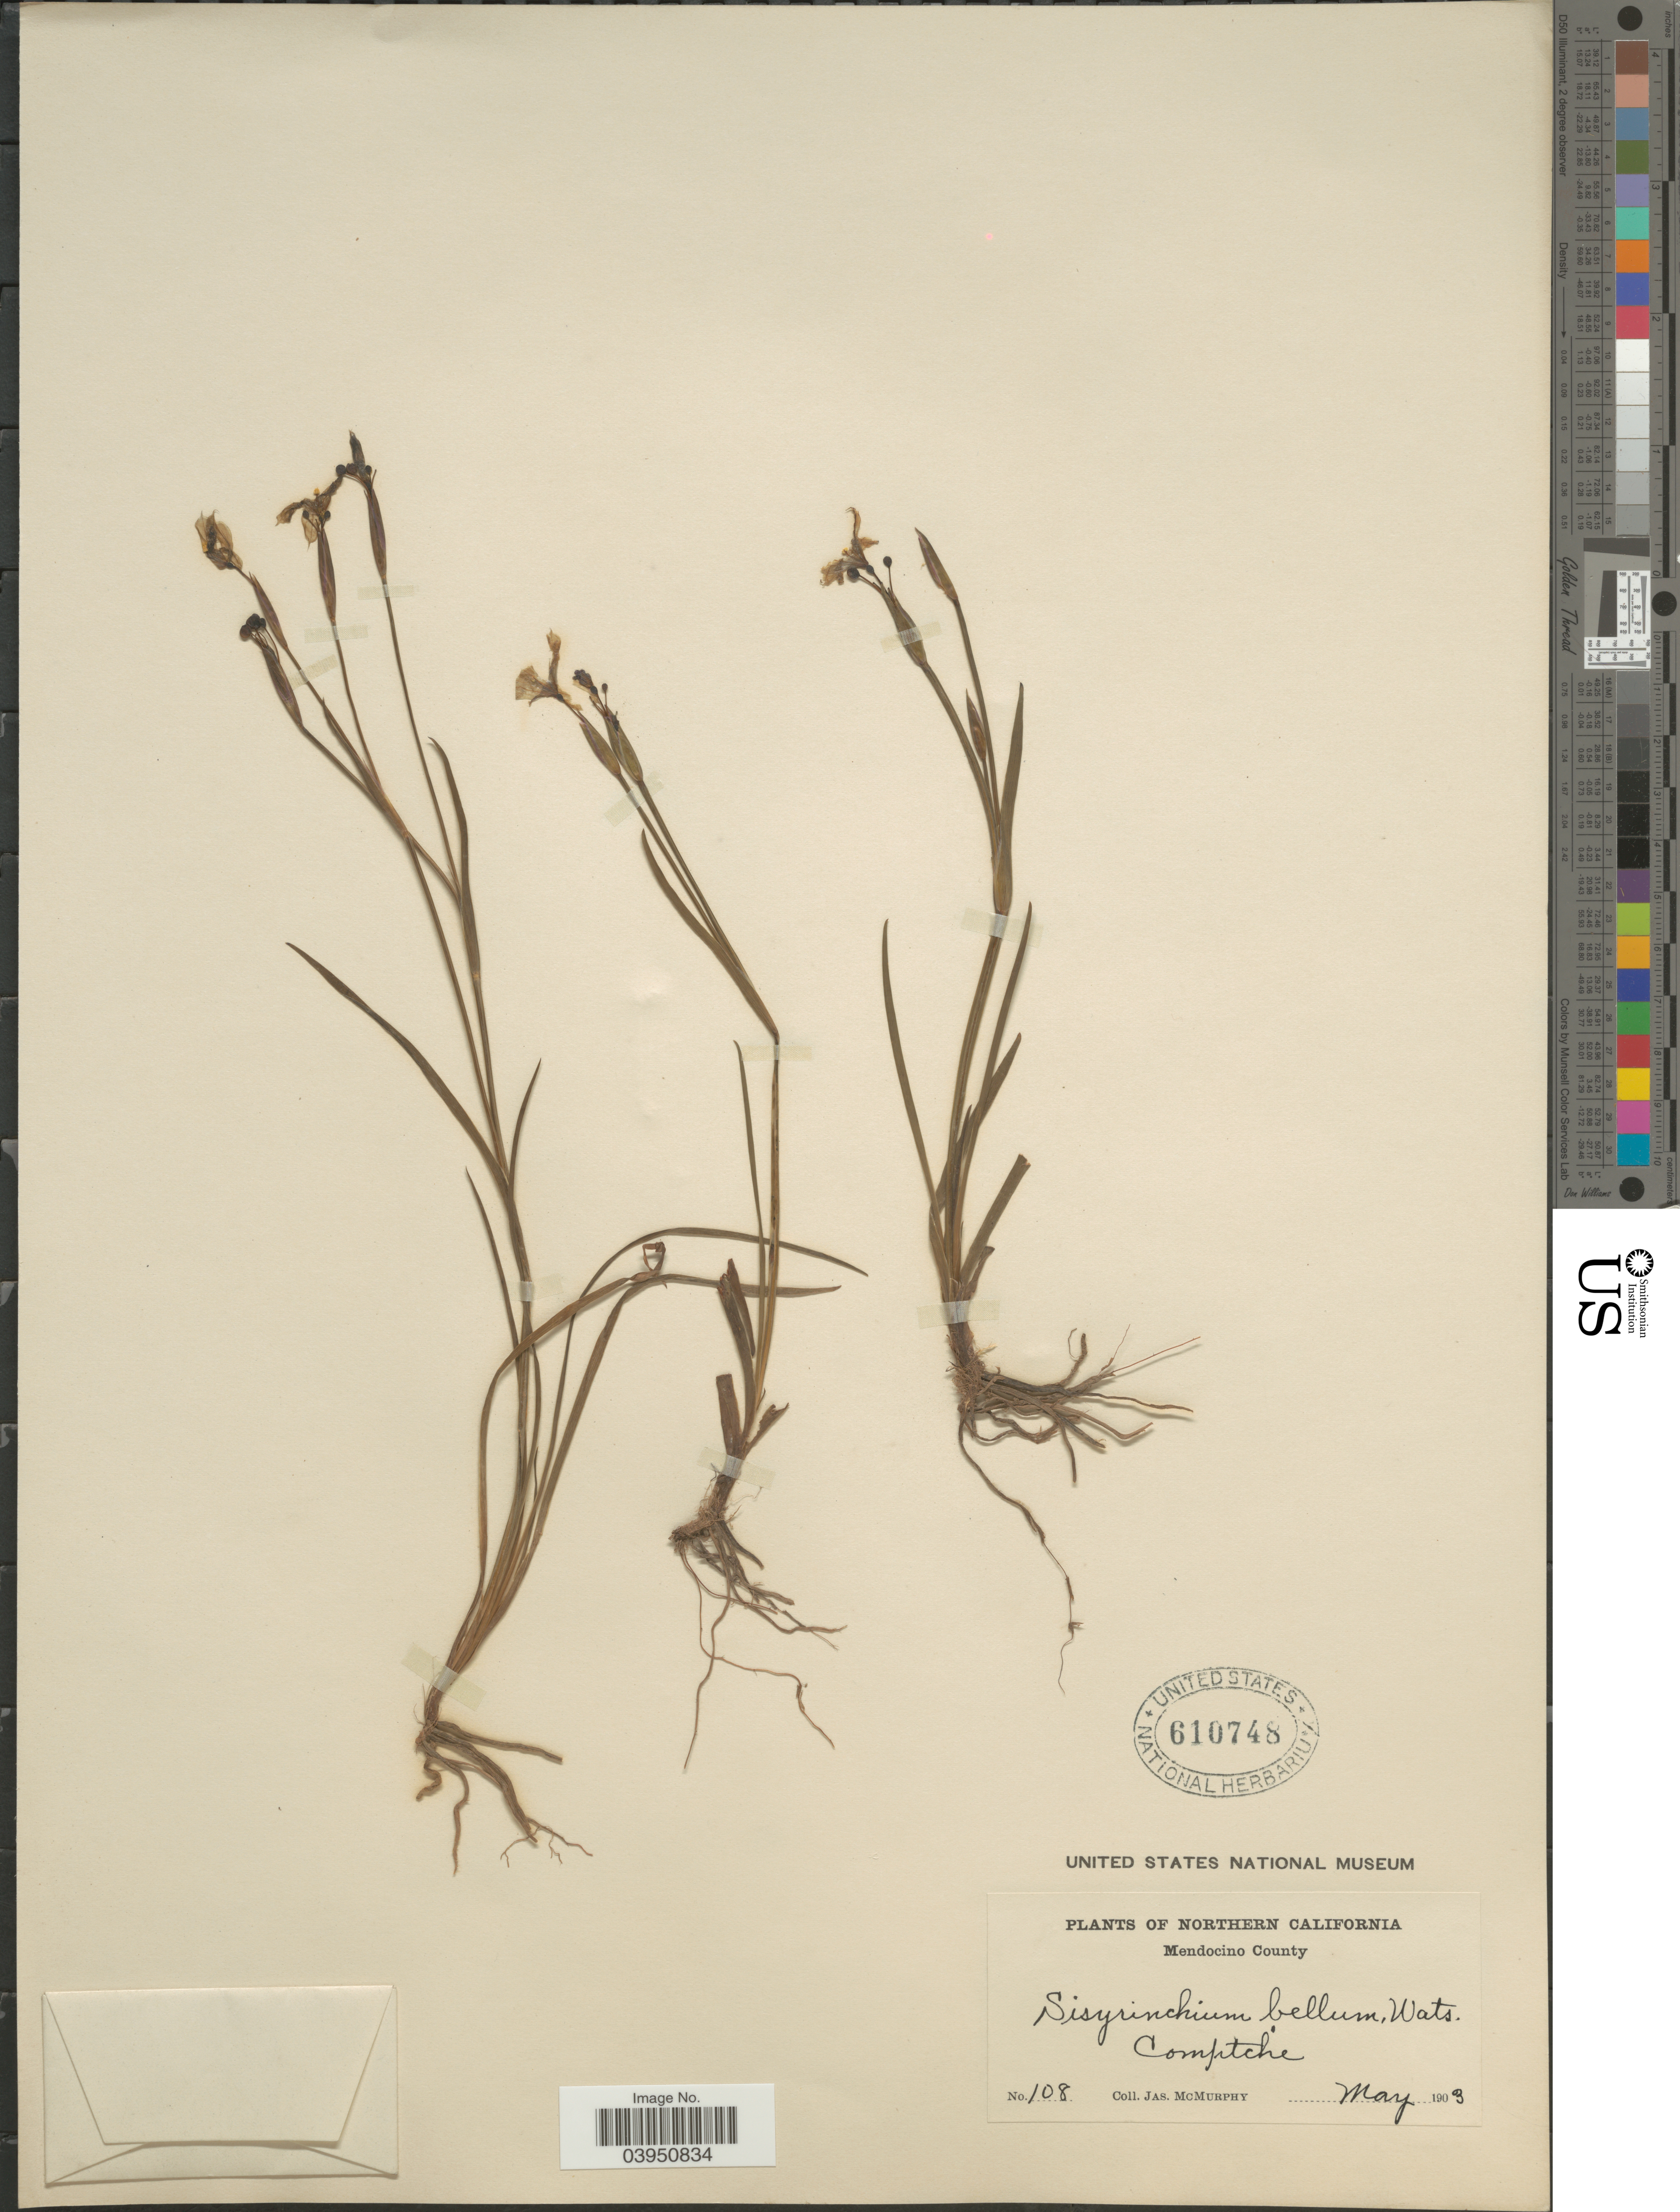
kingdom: Plantae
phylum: Tracheophyta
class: Liliopsida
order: Asparagales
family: Iridaceae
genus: Sisyrinchium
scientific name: Sisyrinchium eastwoodiae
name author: E.P. Bicknell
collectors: J. McMurphy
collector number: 108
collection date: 1903-05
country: United States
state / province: California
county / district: Mendocino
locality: Comptche.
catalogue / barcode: US 610748